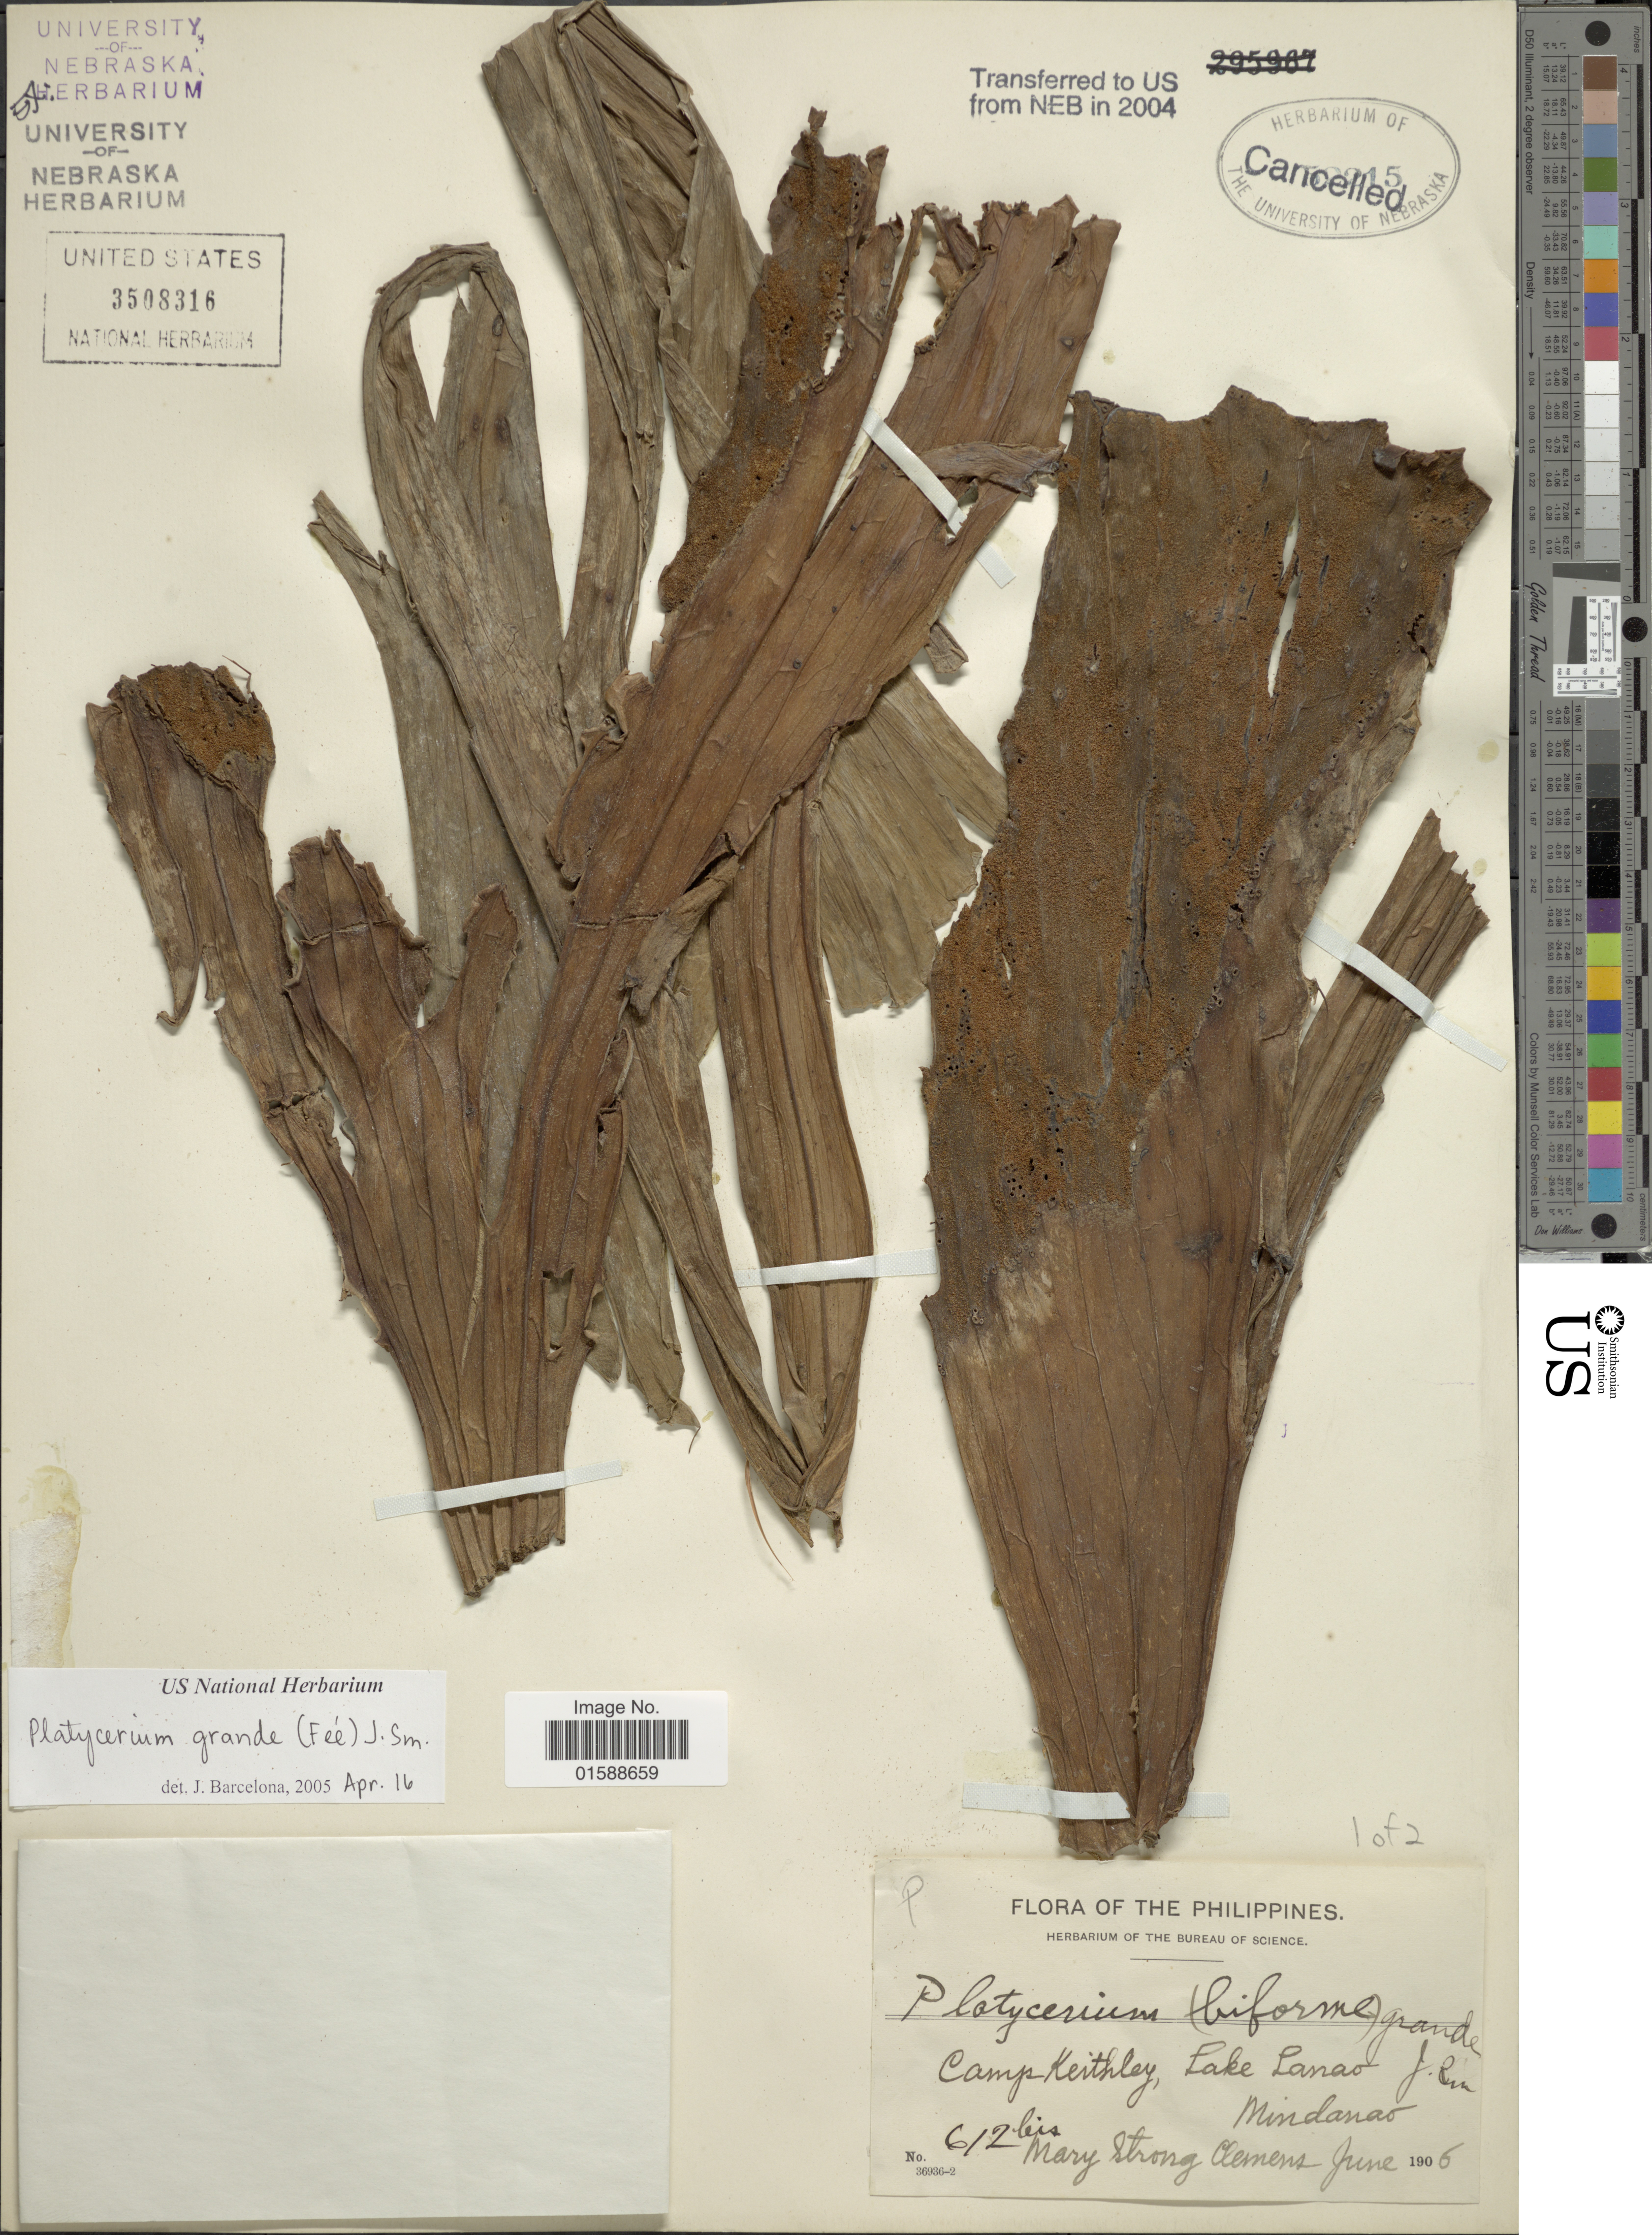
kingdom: Plantae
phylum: Tracheophyta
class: Polypodiopsida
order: Polypodiales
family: Polypodiaceae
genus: Platycerium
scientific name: Platycerium grande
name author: (A. Cunn.) J. Sm.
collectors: M. S. Clemens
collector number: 612bis*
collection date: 1906-06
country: Philippines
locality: Camp Keithley, Lake Lanao, Mindanao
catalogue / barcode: US 3508316